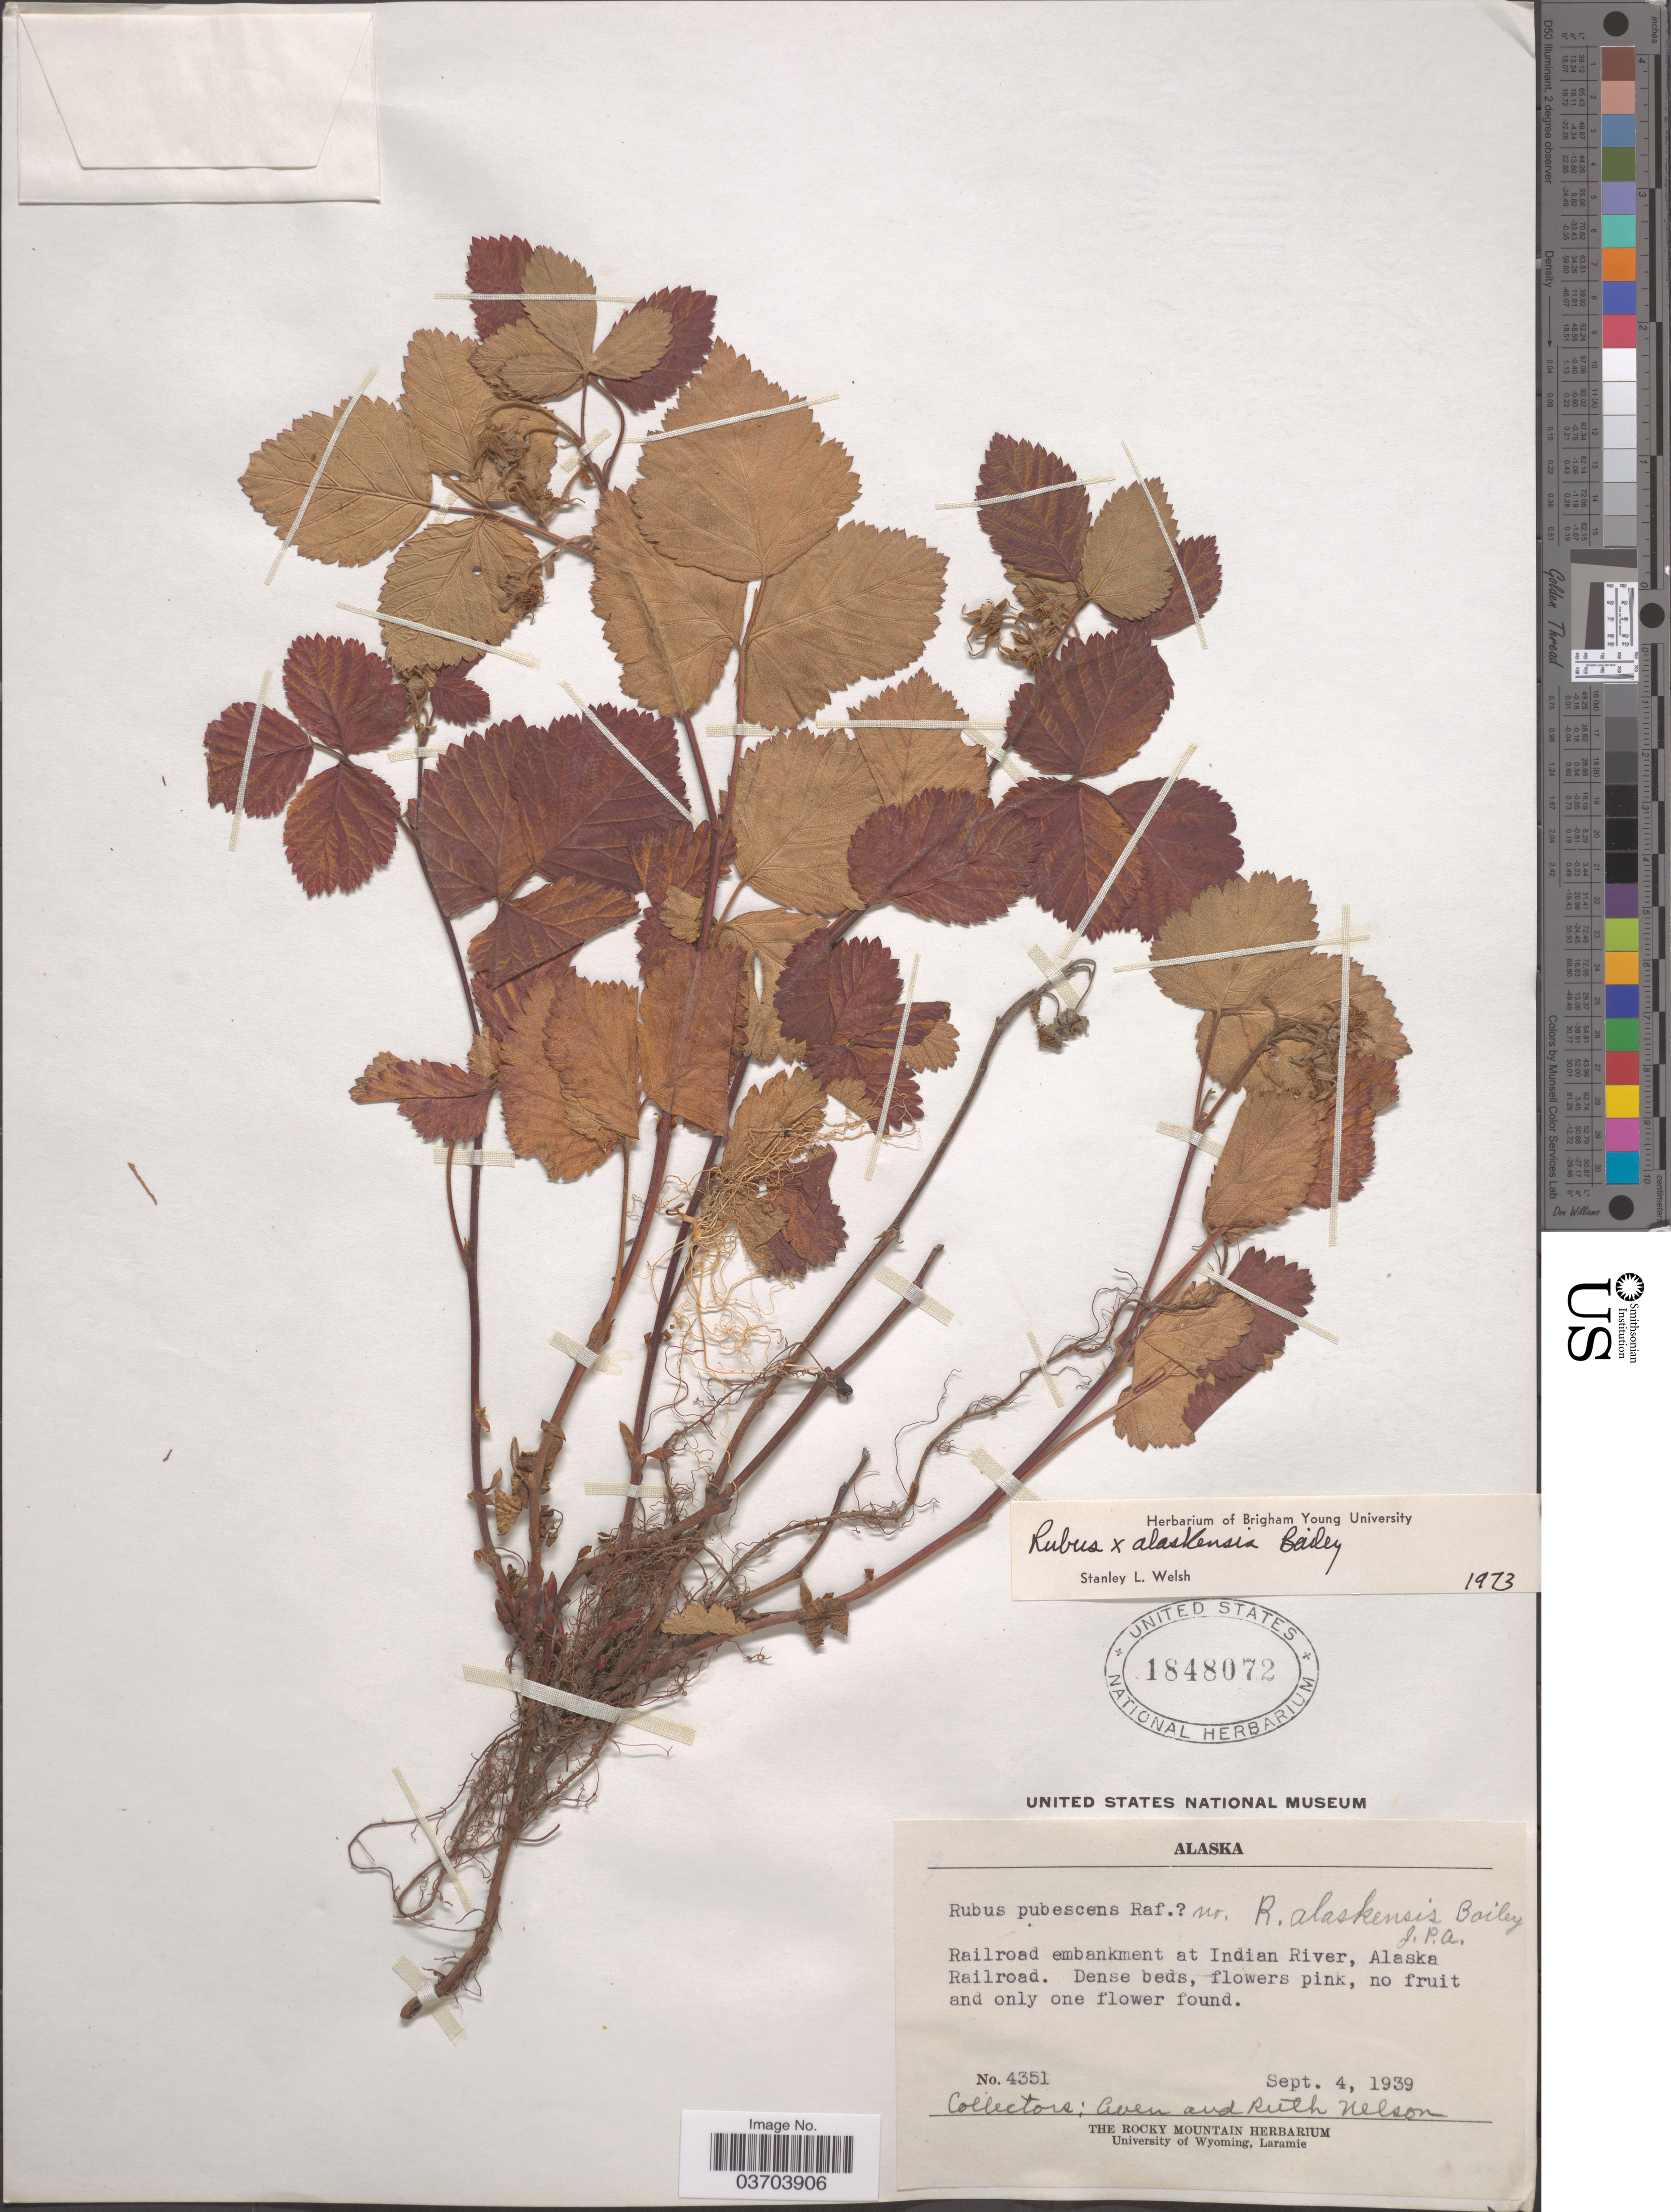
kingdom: Plantae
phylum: Tracheophyta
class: Magnoliopsida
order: Rosales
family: Rosaceae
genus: Rubus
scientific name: Rubus alaskensis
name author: L.H. Bailey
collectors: A. Nelson & R. A. Nelson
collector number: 4351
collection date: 1939-09-04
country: United States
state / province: Alaska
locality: Railroad embankment at Indian River, Alaska Railroad.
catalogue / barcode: US 1848072